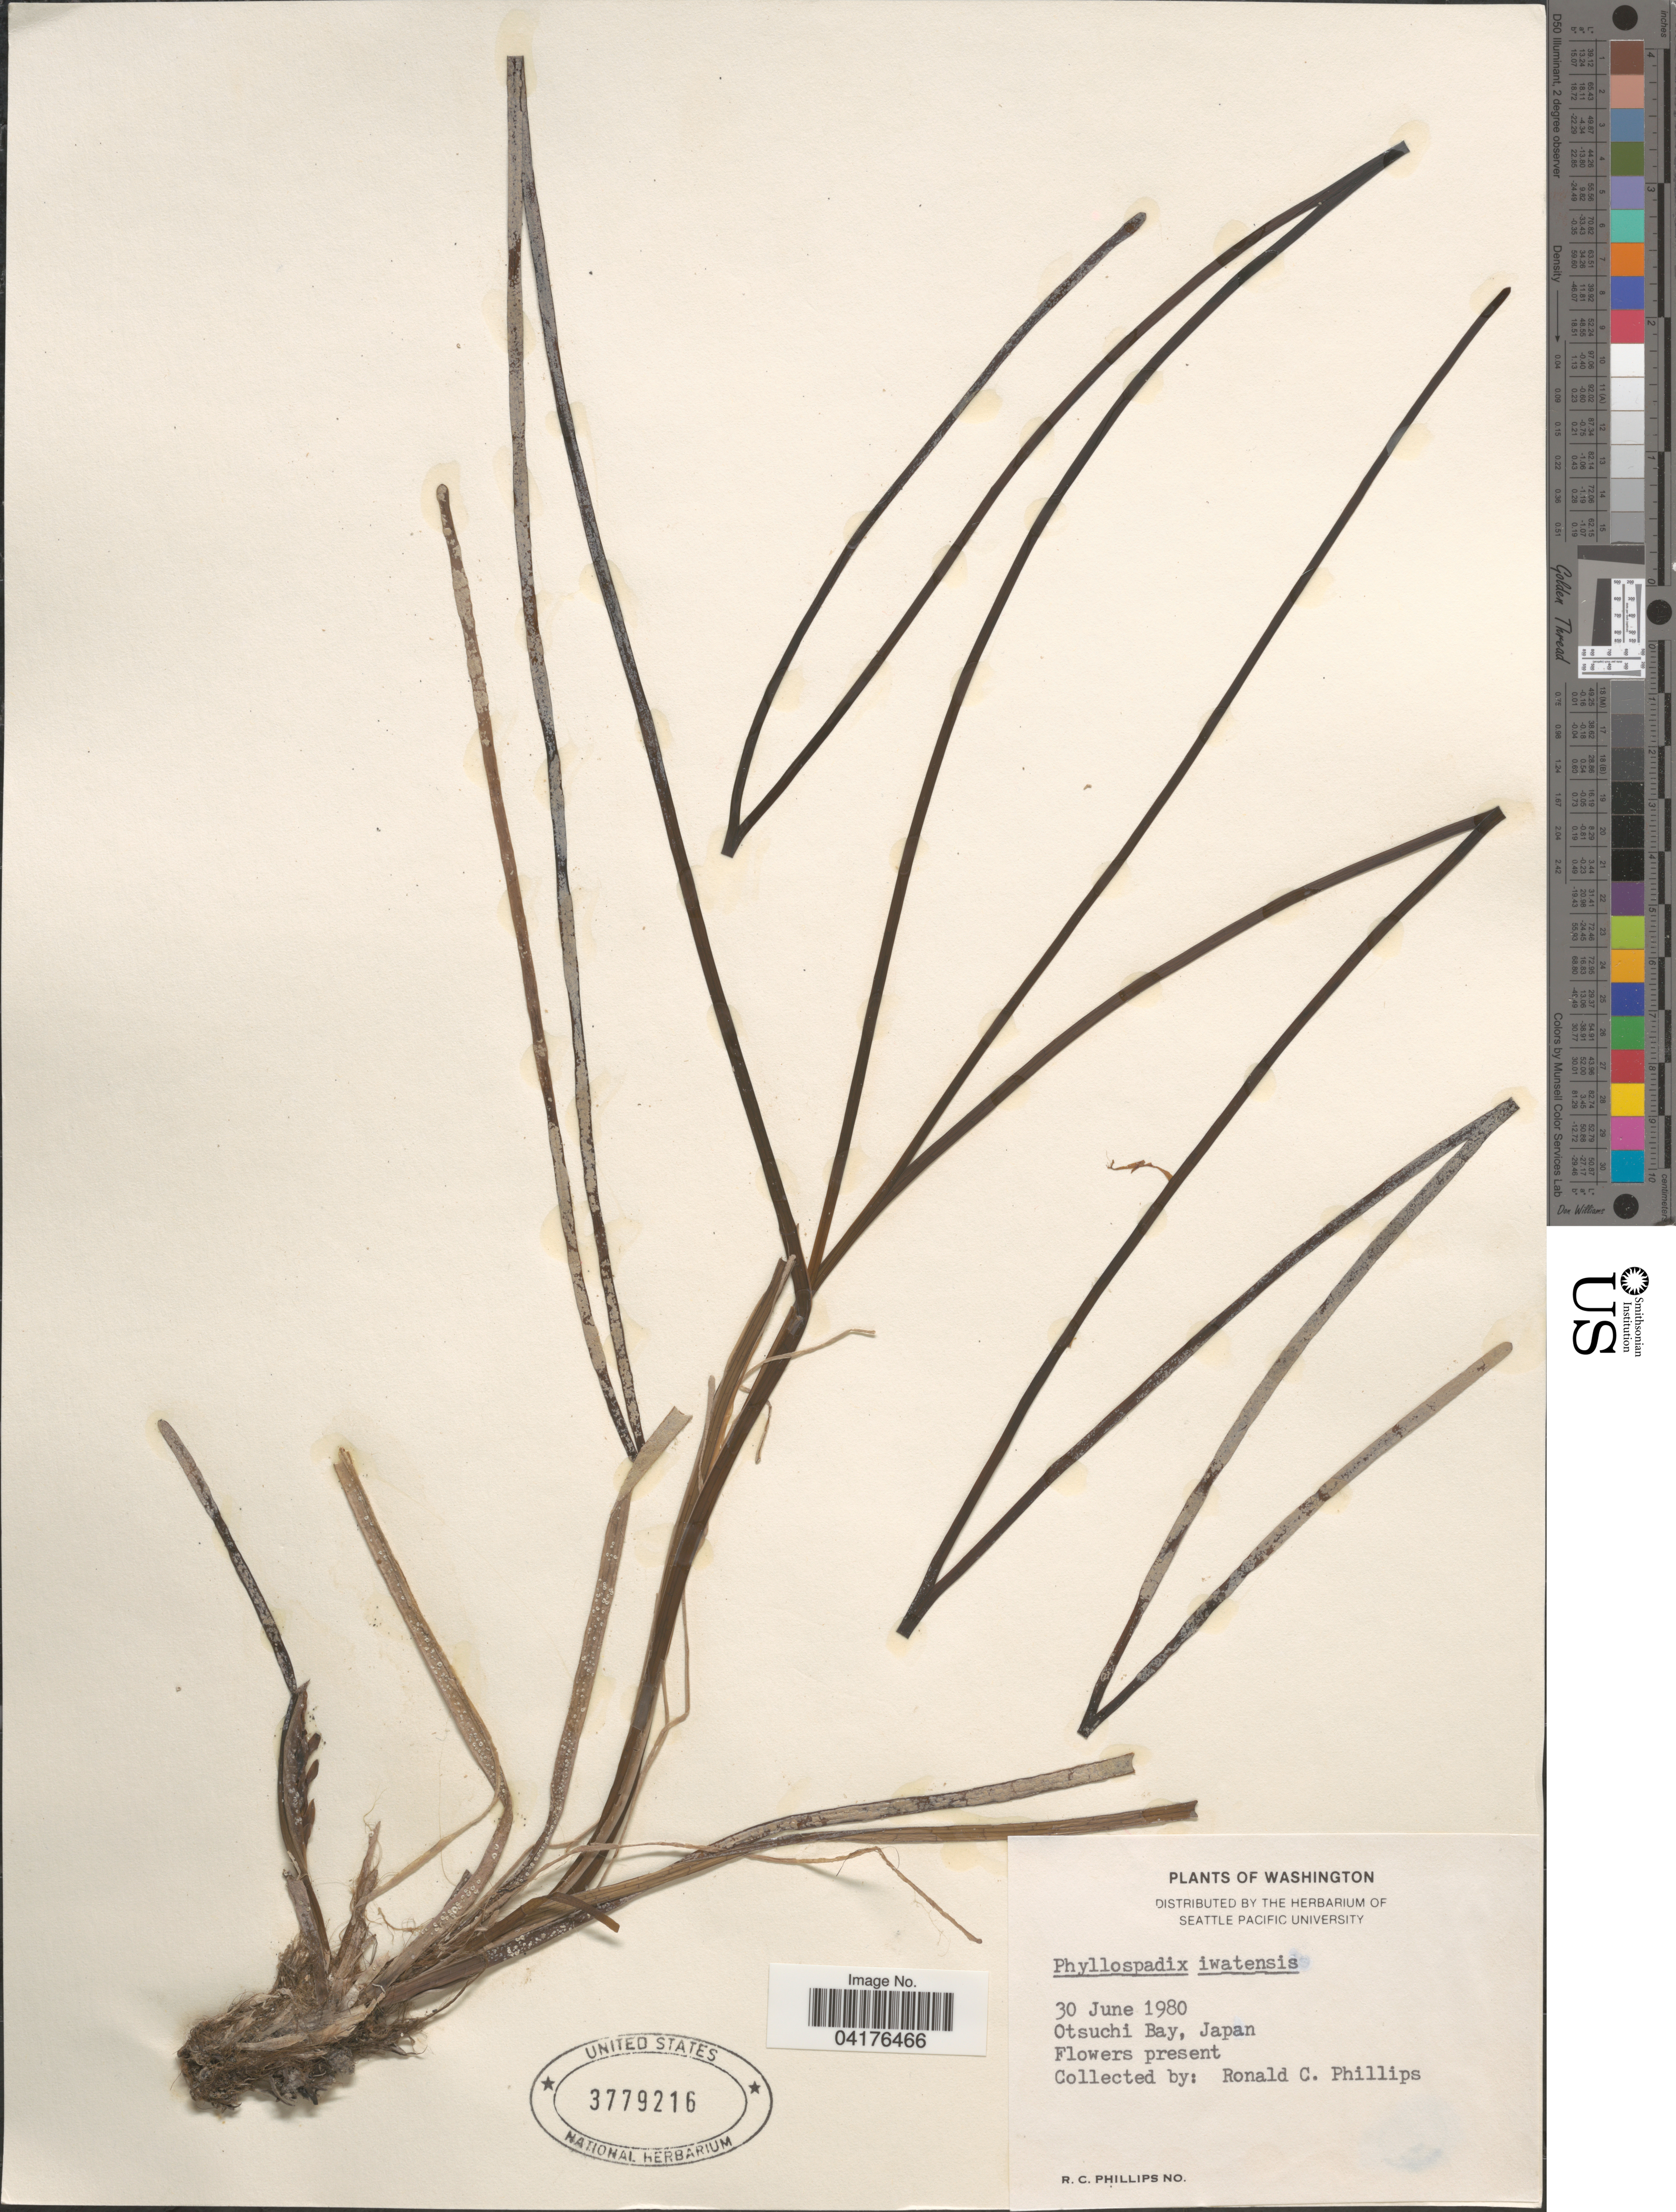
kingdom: Plantae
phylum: Tracheophyta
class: Liliopsida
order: Alismatales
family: Zosteraceae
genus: Phyllospadix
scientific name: Phyllospadix iwatensis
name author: Makino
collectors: R. C. Phillips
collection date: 1980-06-30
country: Japan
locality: Otsuchi Bay.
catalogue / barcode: US 3779216